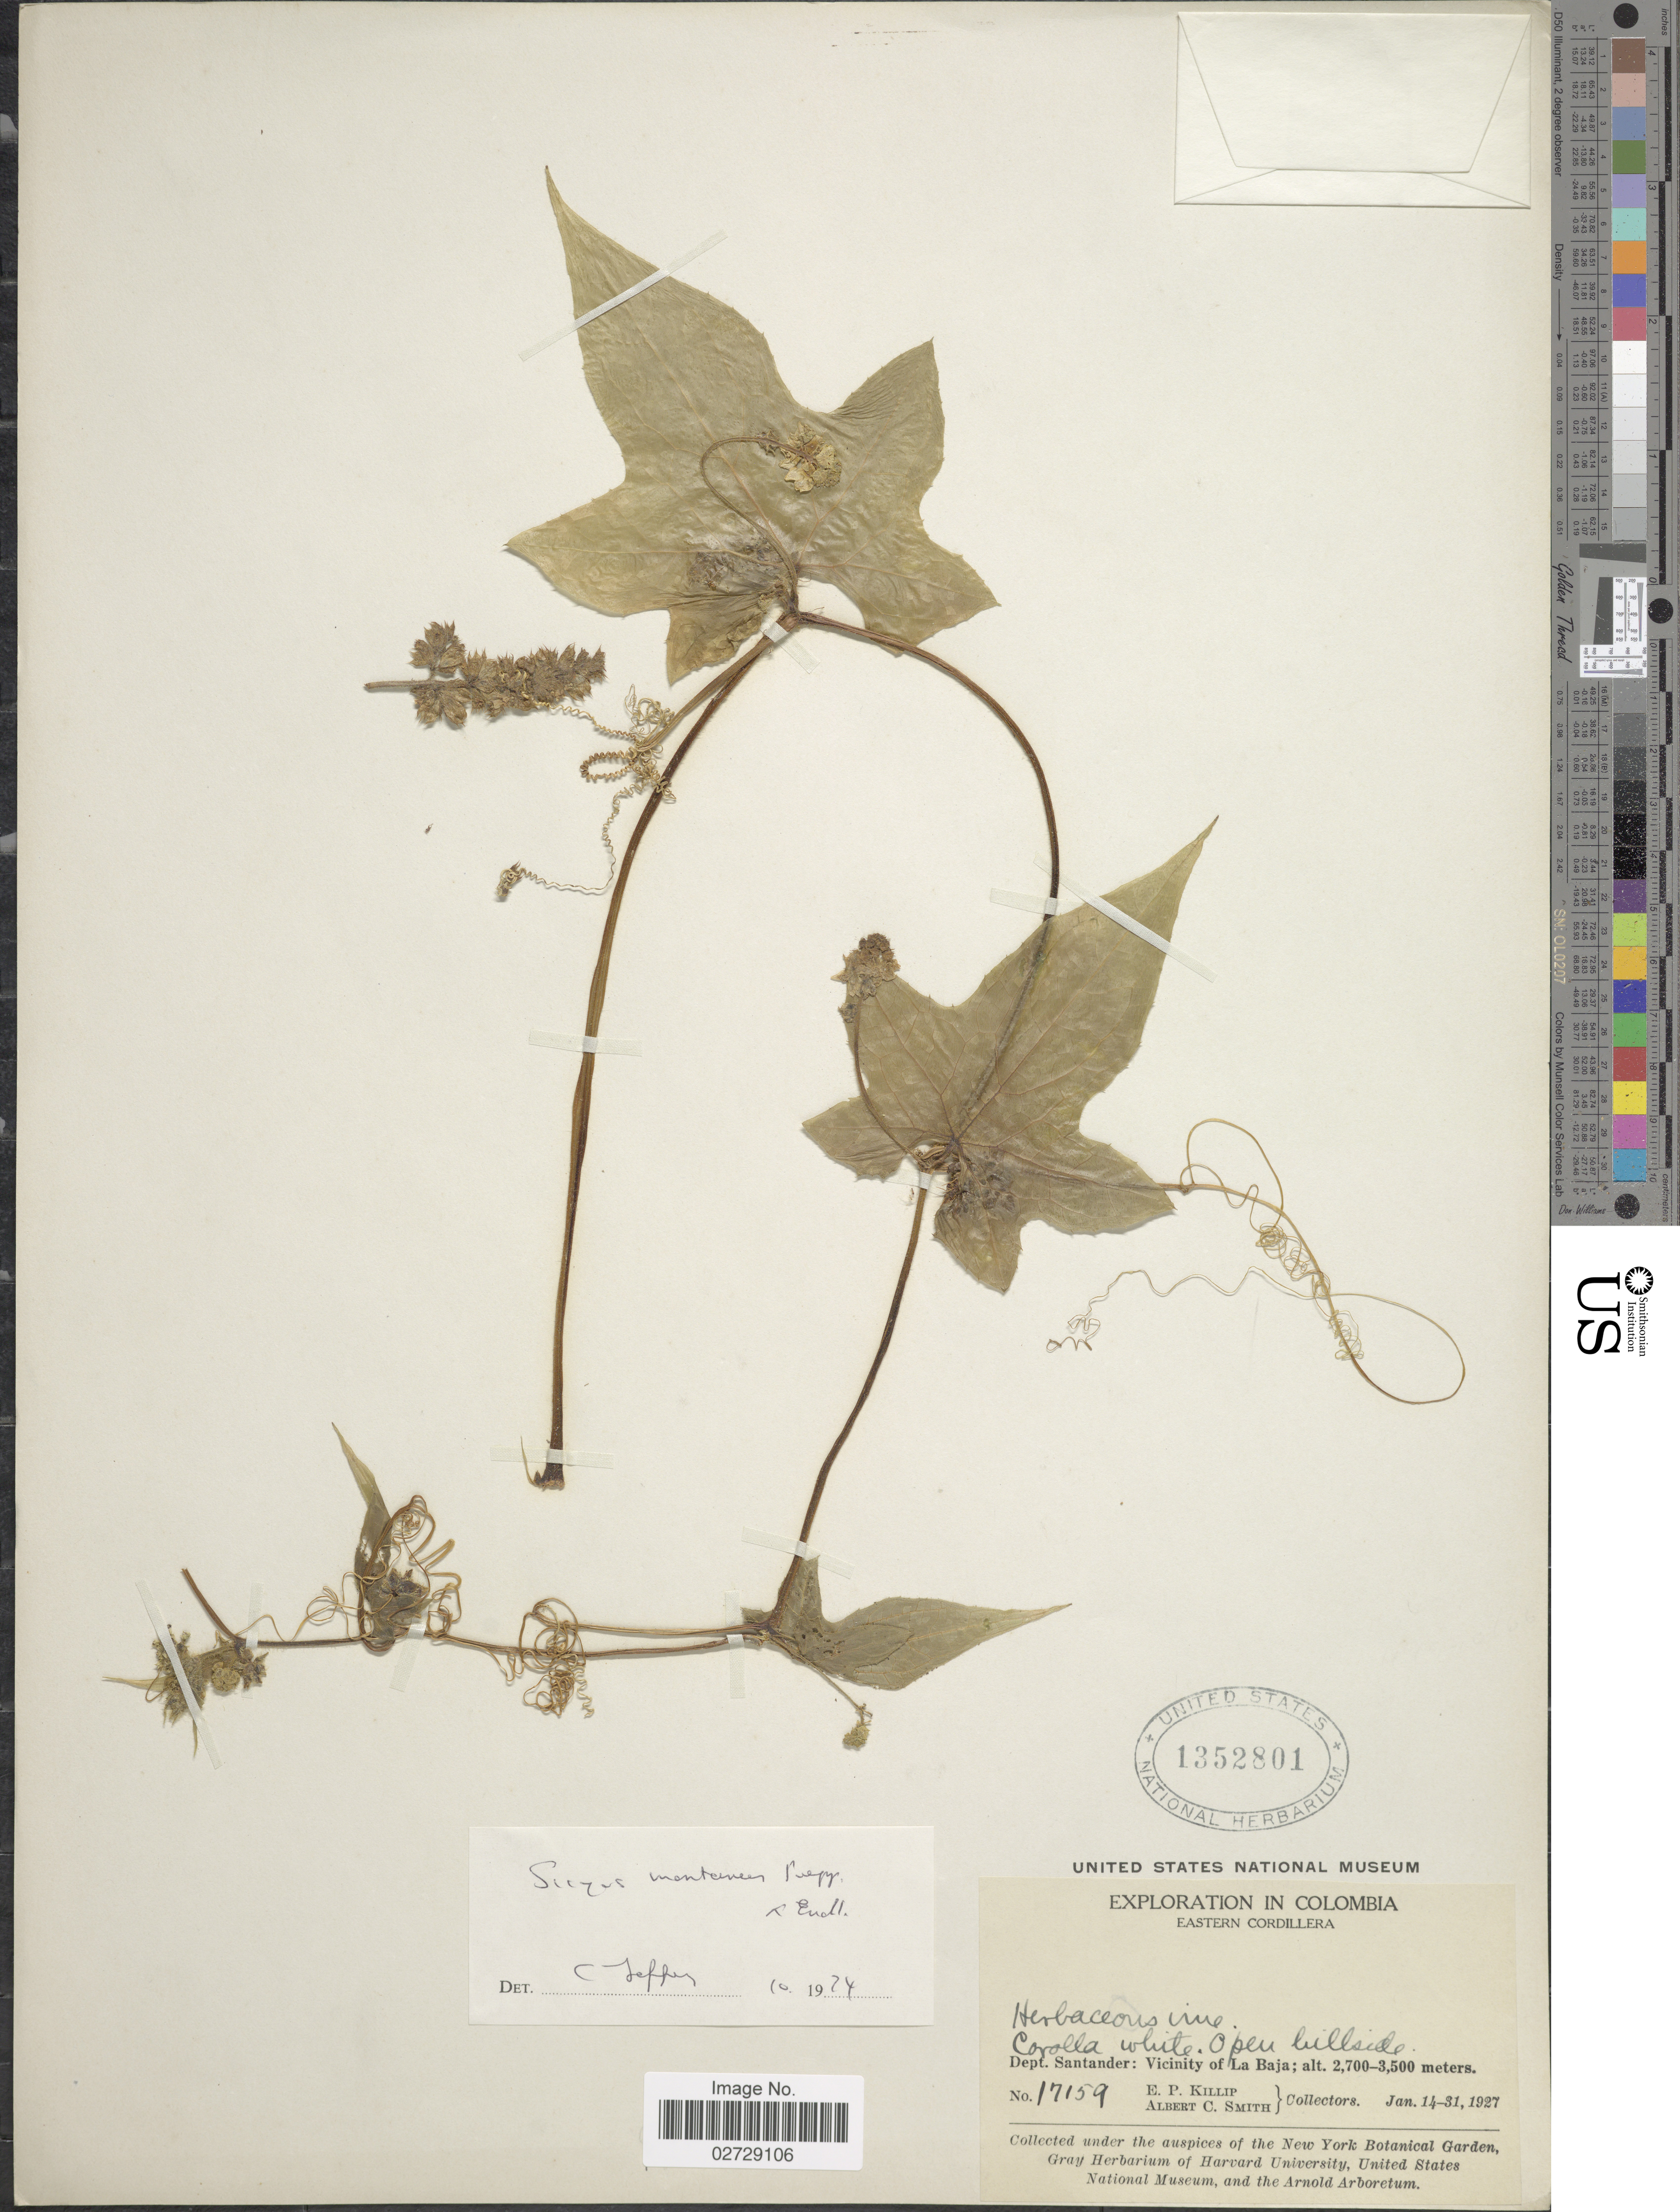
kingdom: Plantae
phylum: Tracheophyta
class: Magnoliopsida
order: Cucurbitales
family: Cucurbitaceae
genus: Sicyos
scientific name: Sicyos montanus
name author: Poepp. & Endl.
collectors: E. P. Killip & A. C. Smith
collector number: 17159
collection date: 1927-01-14/1927-01-31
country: Colombia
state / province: Santander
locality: Eastern Cordillera. Dept. Santander: Vicinity of La Baja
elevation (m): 2700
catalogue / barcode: US 1352801